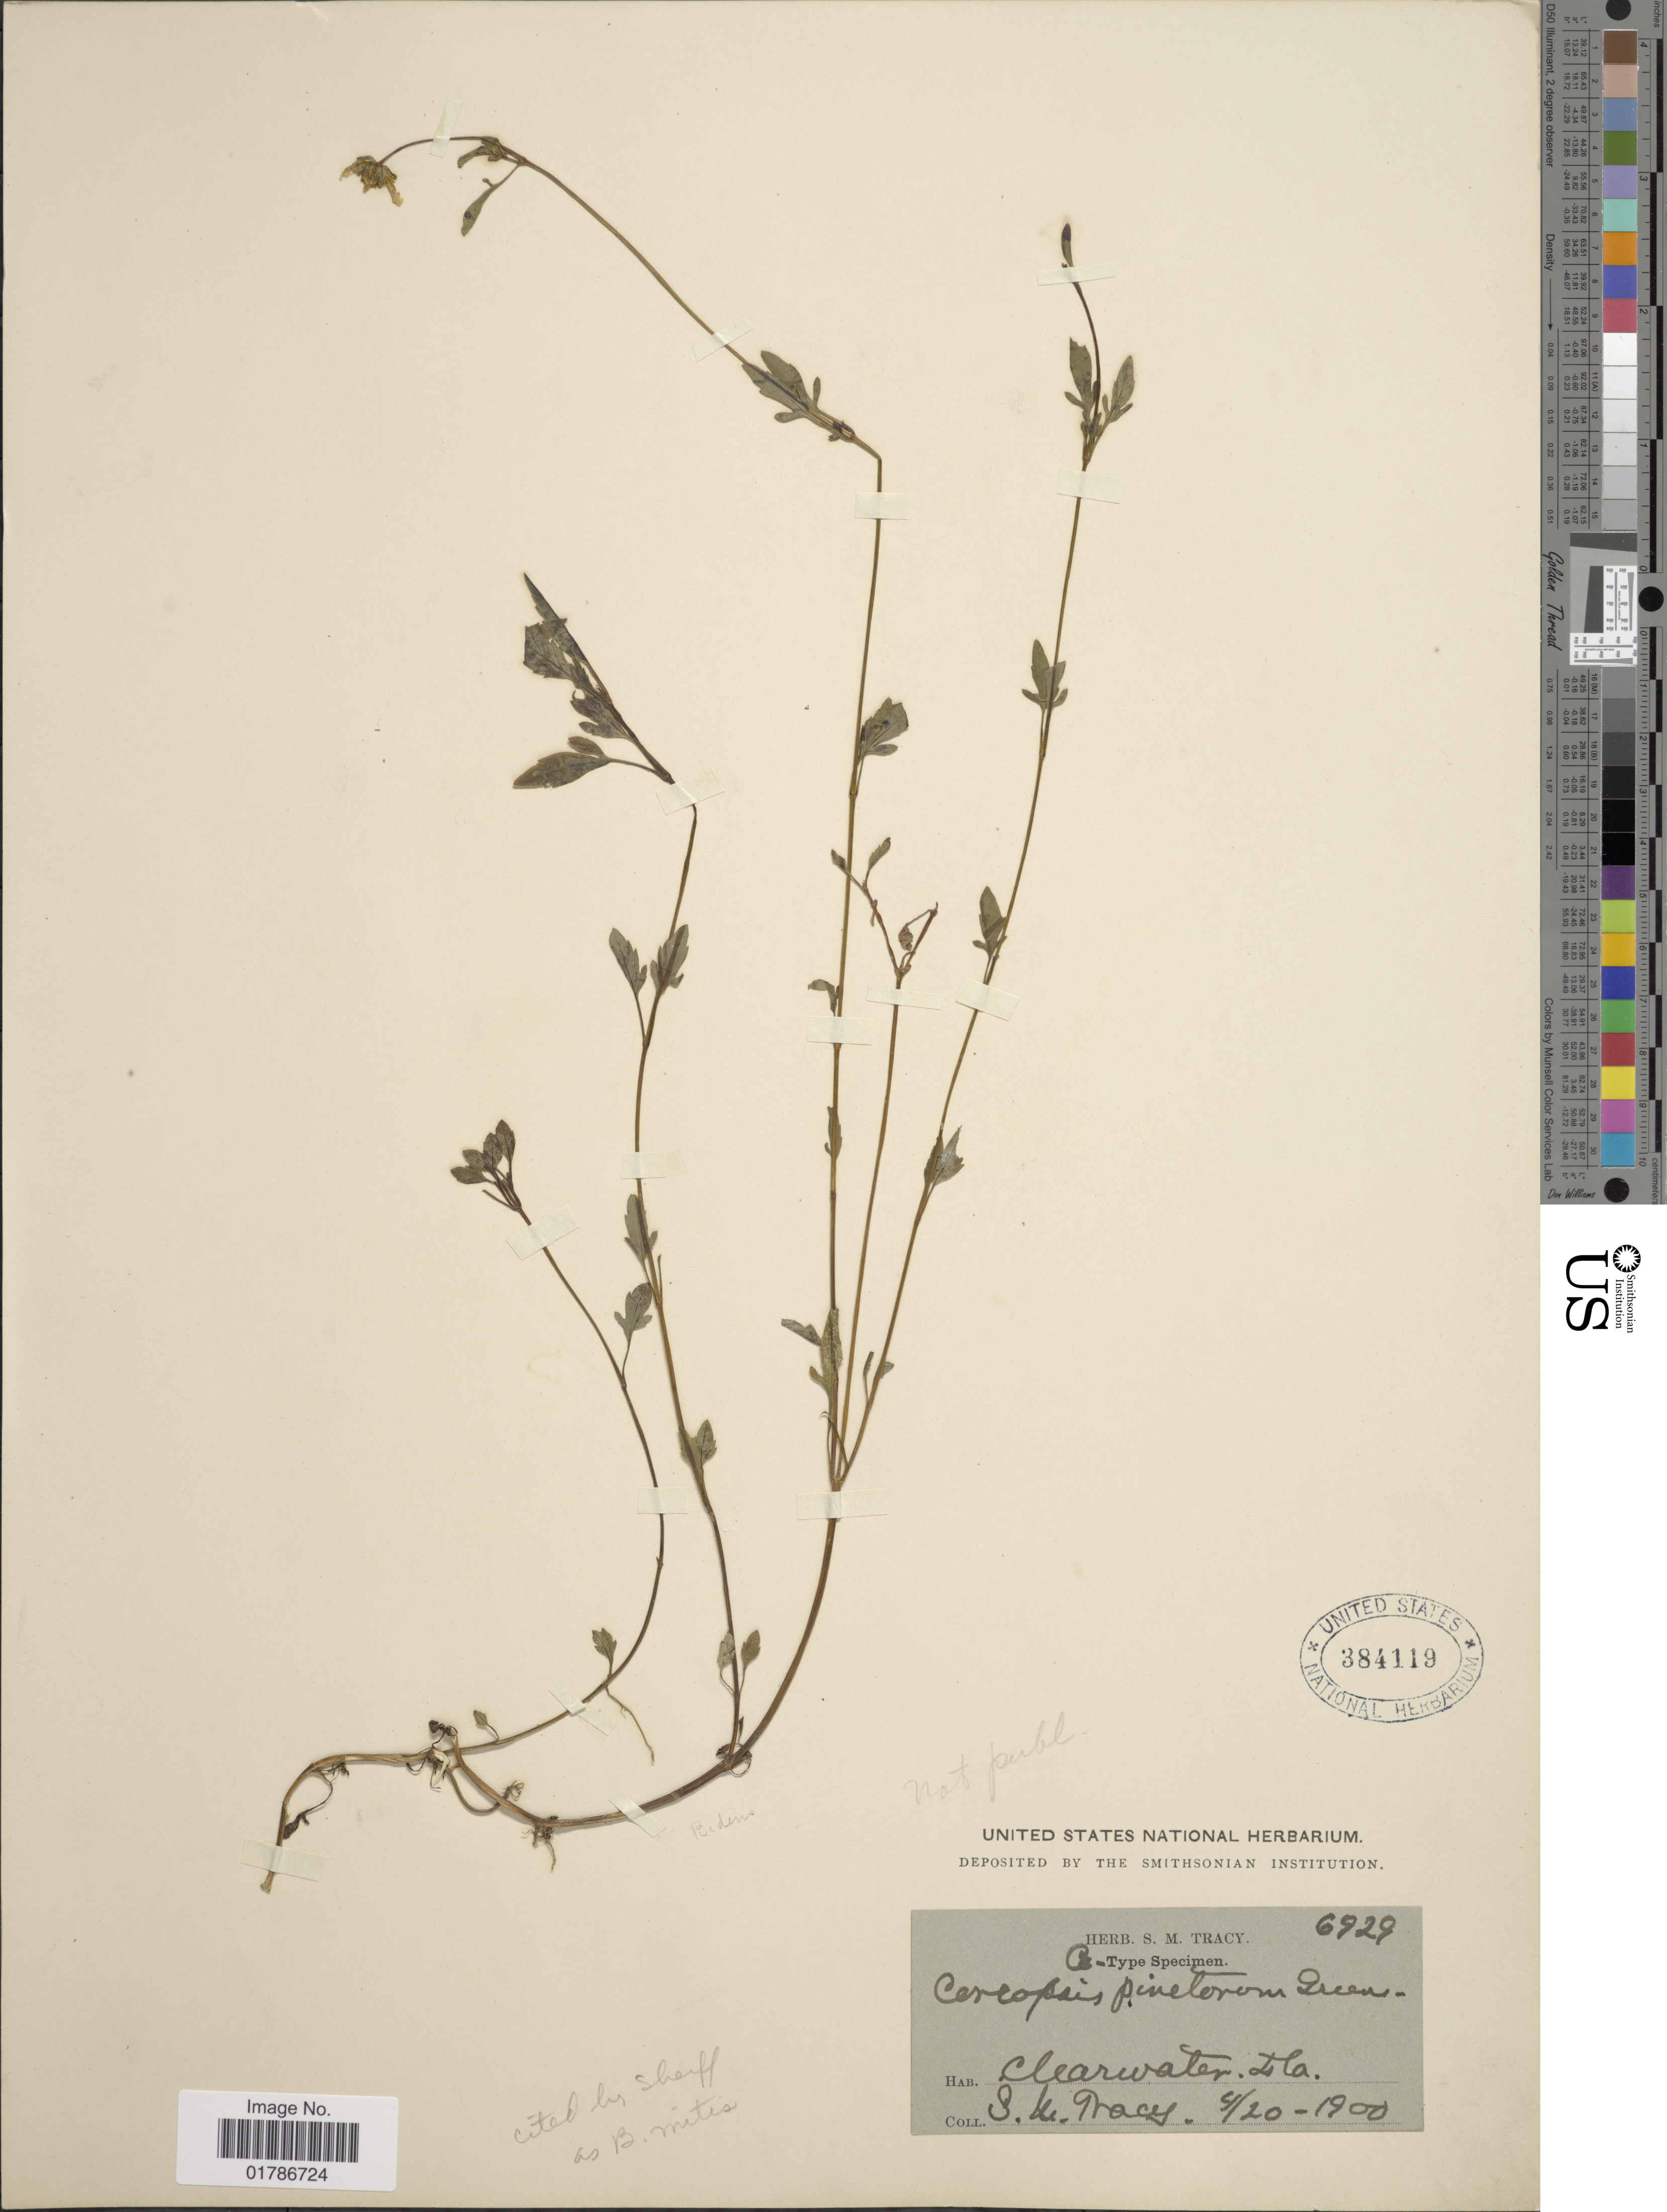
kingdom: Plantae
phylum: Tracheophyta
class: Magnoliopsida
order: Asterales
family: Asteraceae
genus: Bidens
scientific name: Bidens mitis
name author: (Michx.) Sherff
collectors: S. Stracy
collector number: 6929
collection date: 1900-04-20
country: United States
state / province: Florida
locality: Clearwater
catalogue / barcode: US 384119